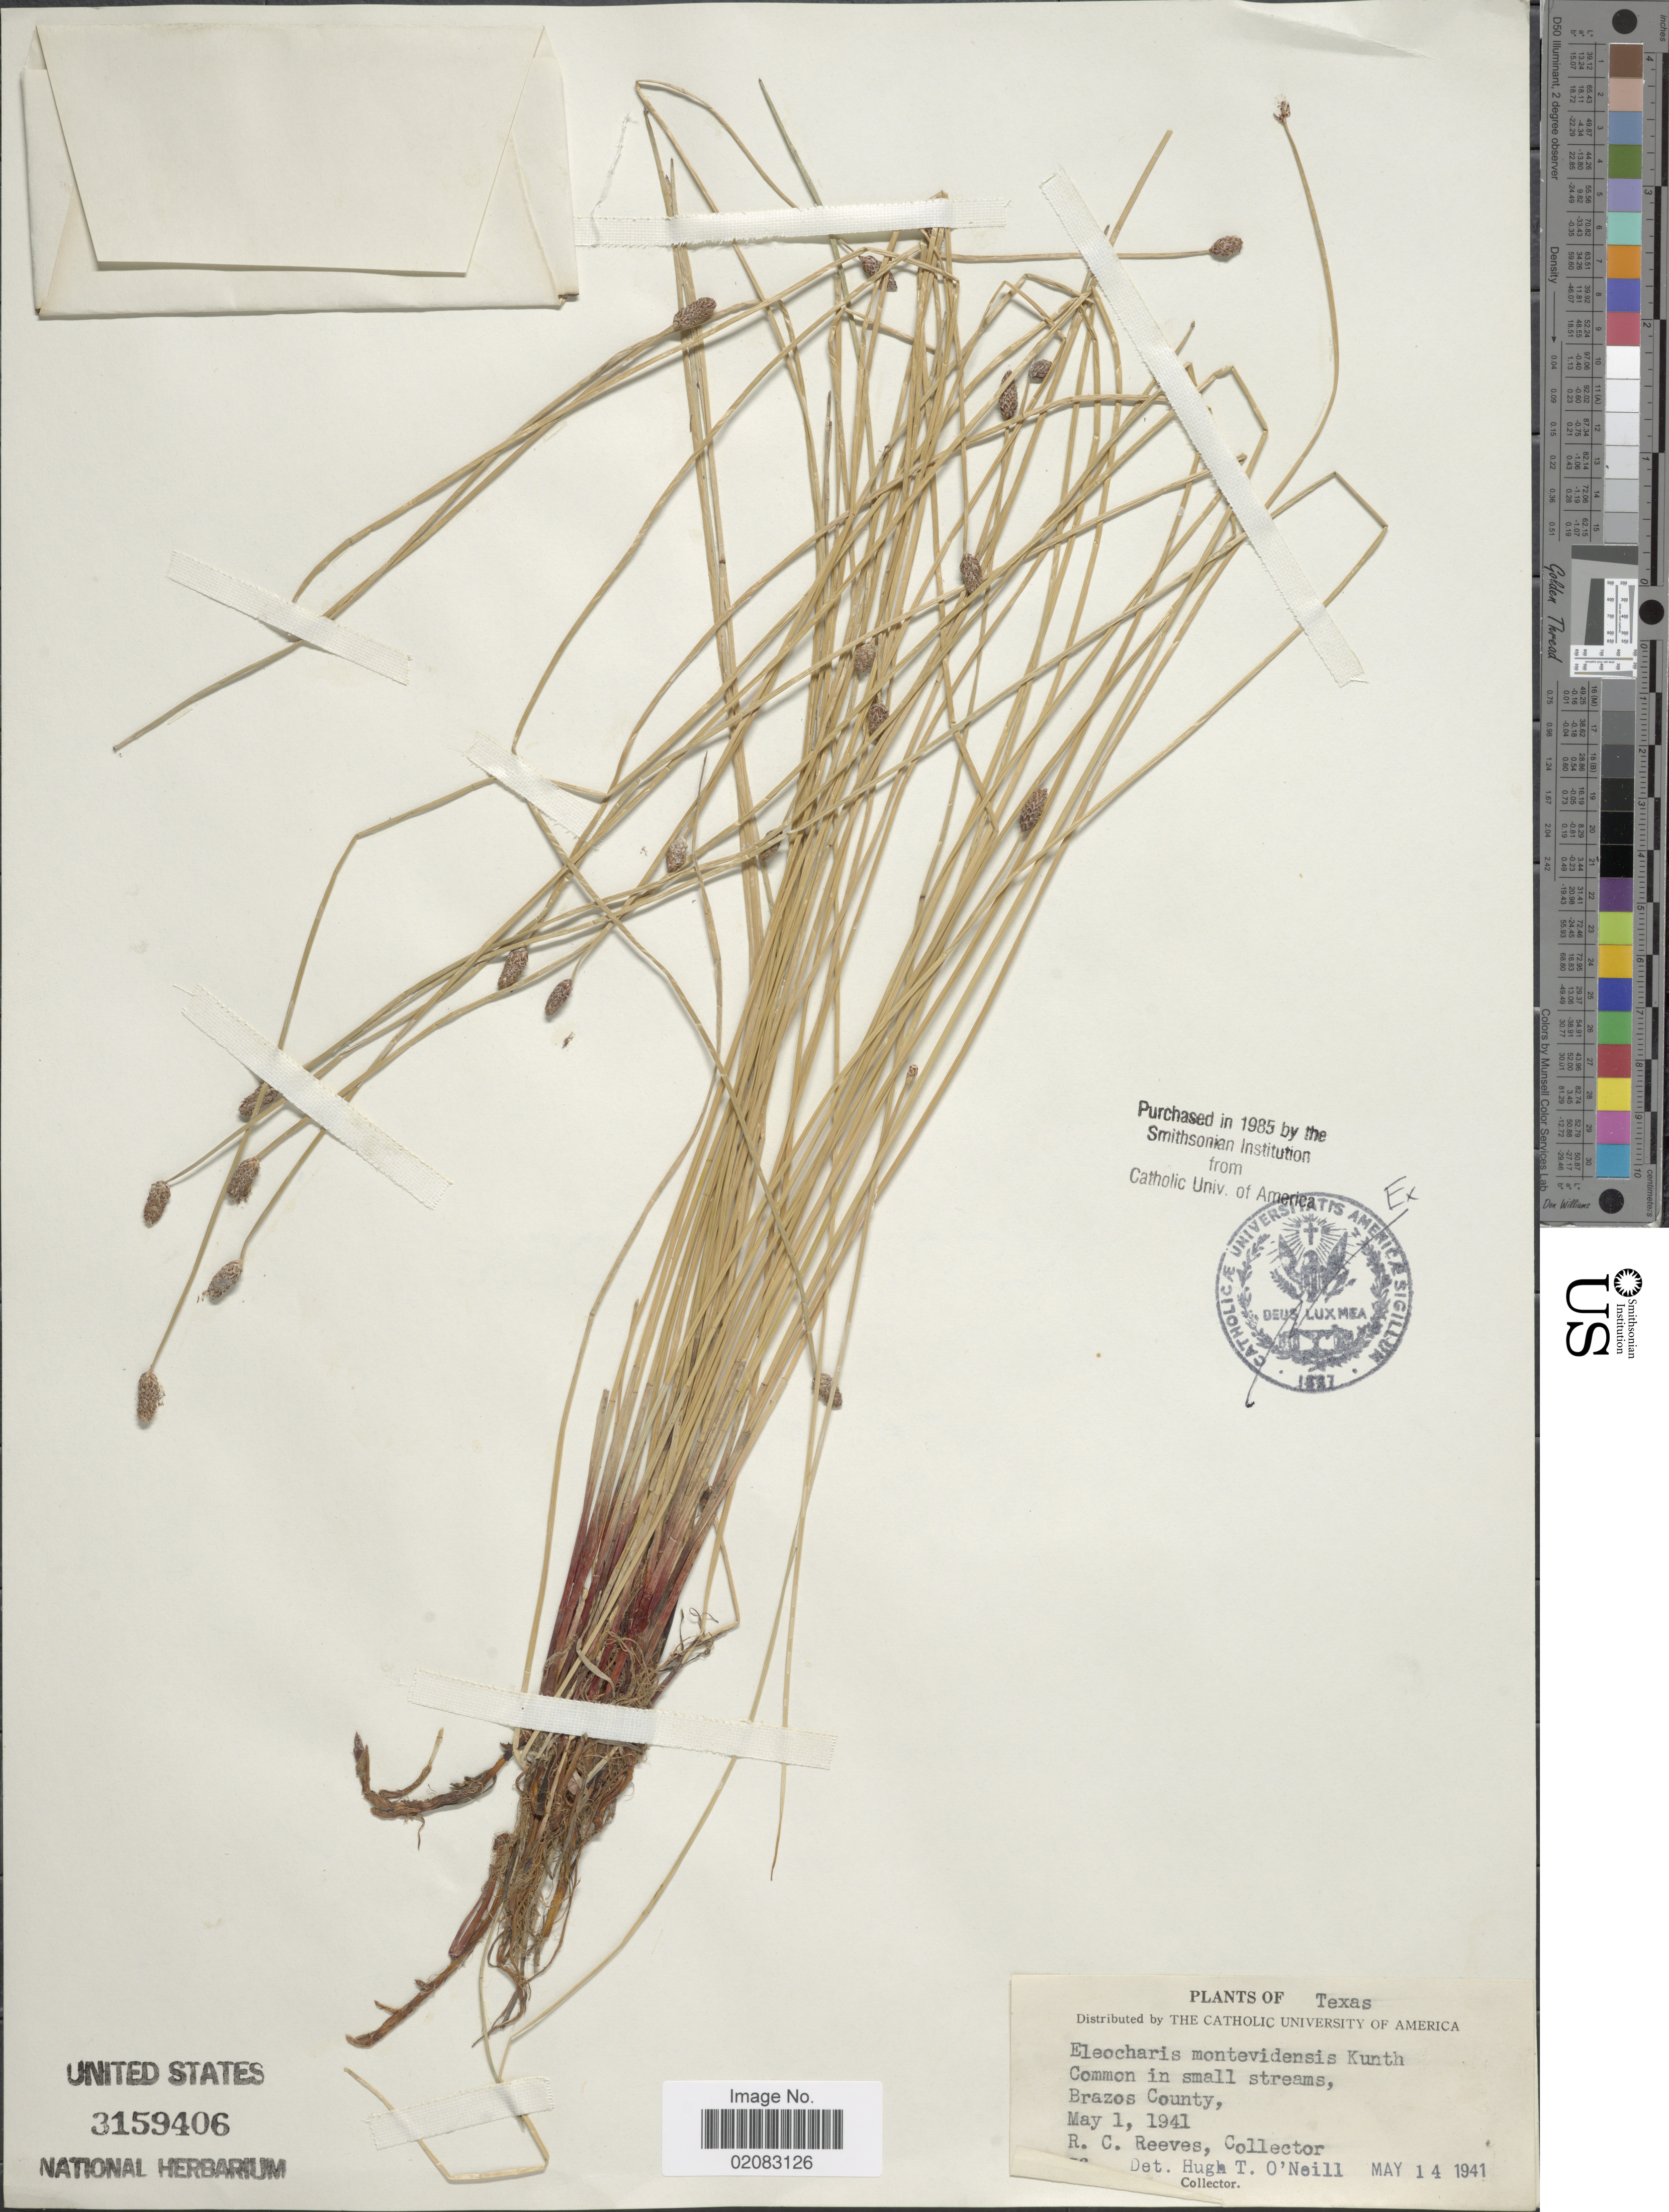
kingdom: Plantae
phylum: Tracheophyta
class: Liliopsida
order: Poales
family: Cyperaceae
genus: Eleocharis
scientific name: Eleocharis montevidensis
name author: Kunth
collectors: R. Reeves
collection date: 1941-05-01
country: United States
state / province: Texas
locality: Common in small streams, Brazos County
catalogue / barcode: US 3159406